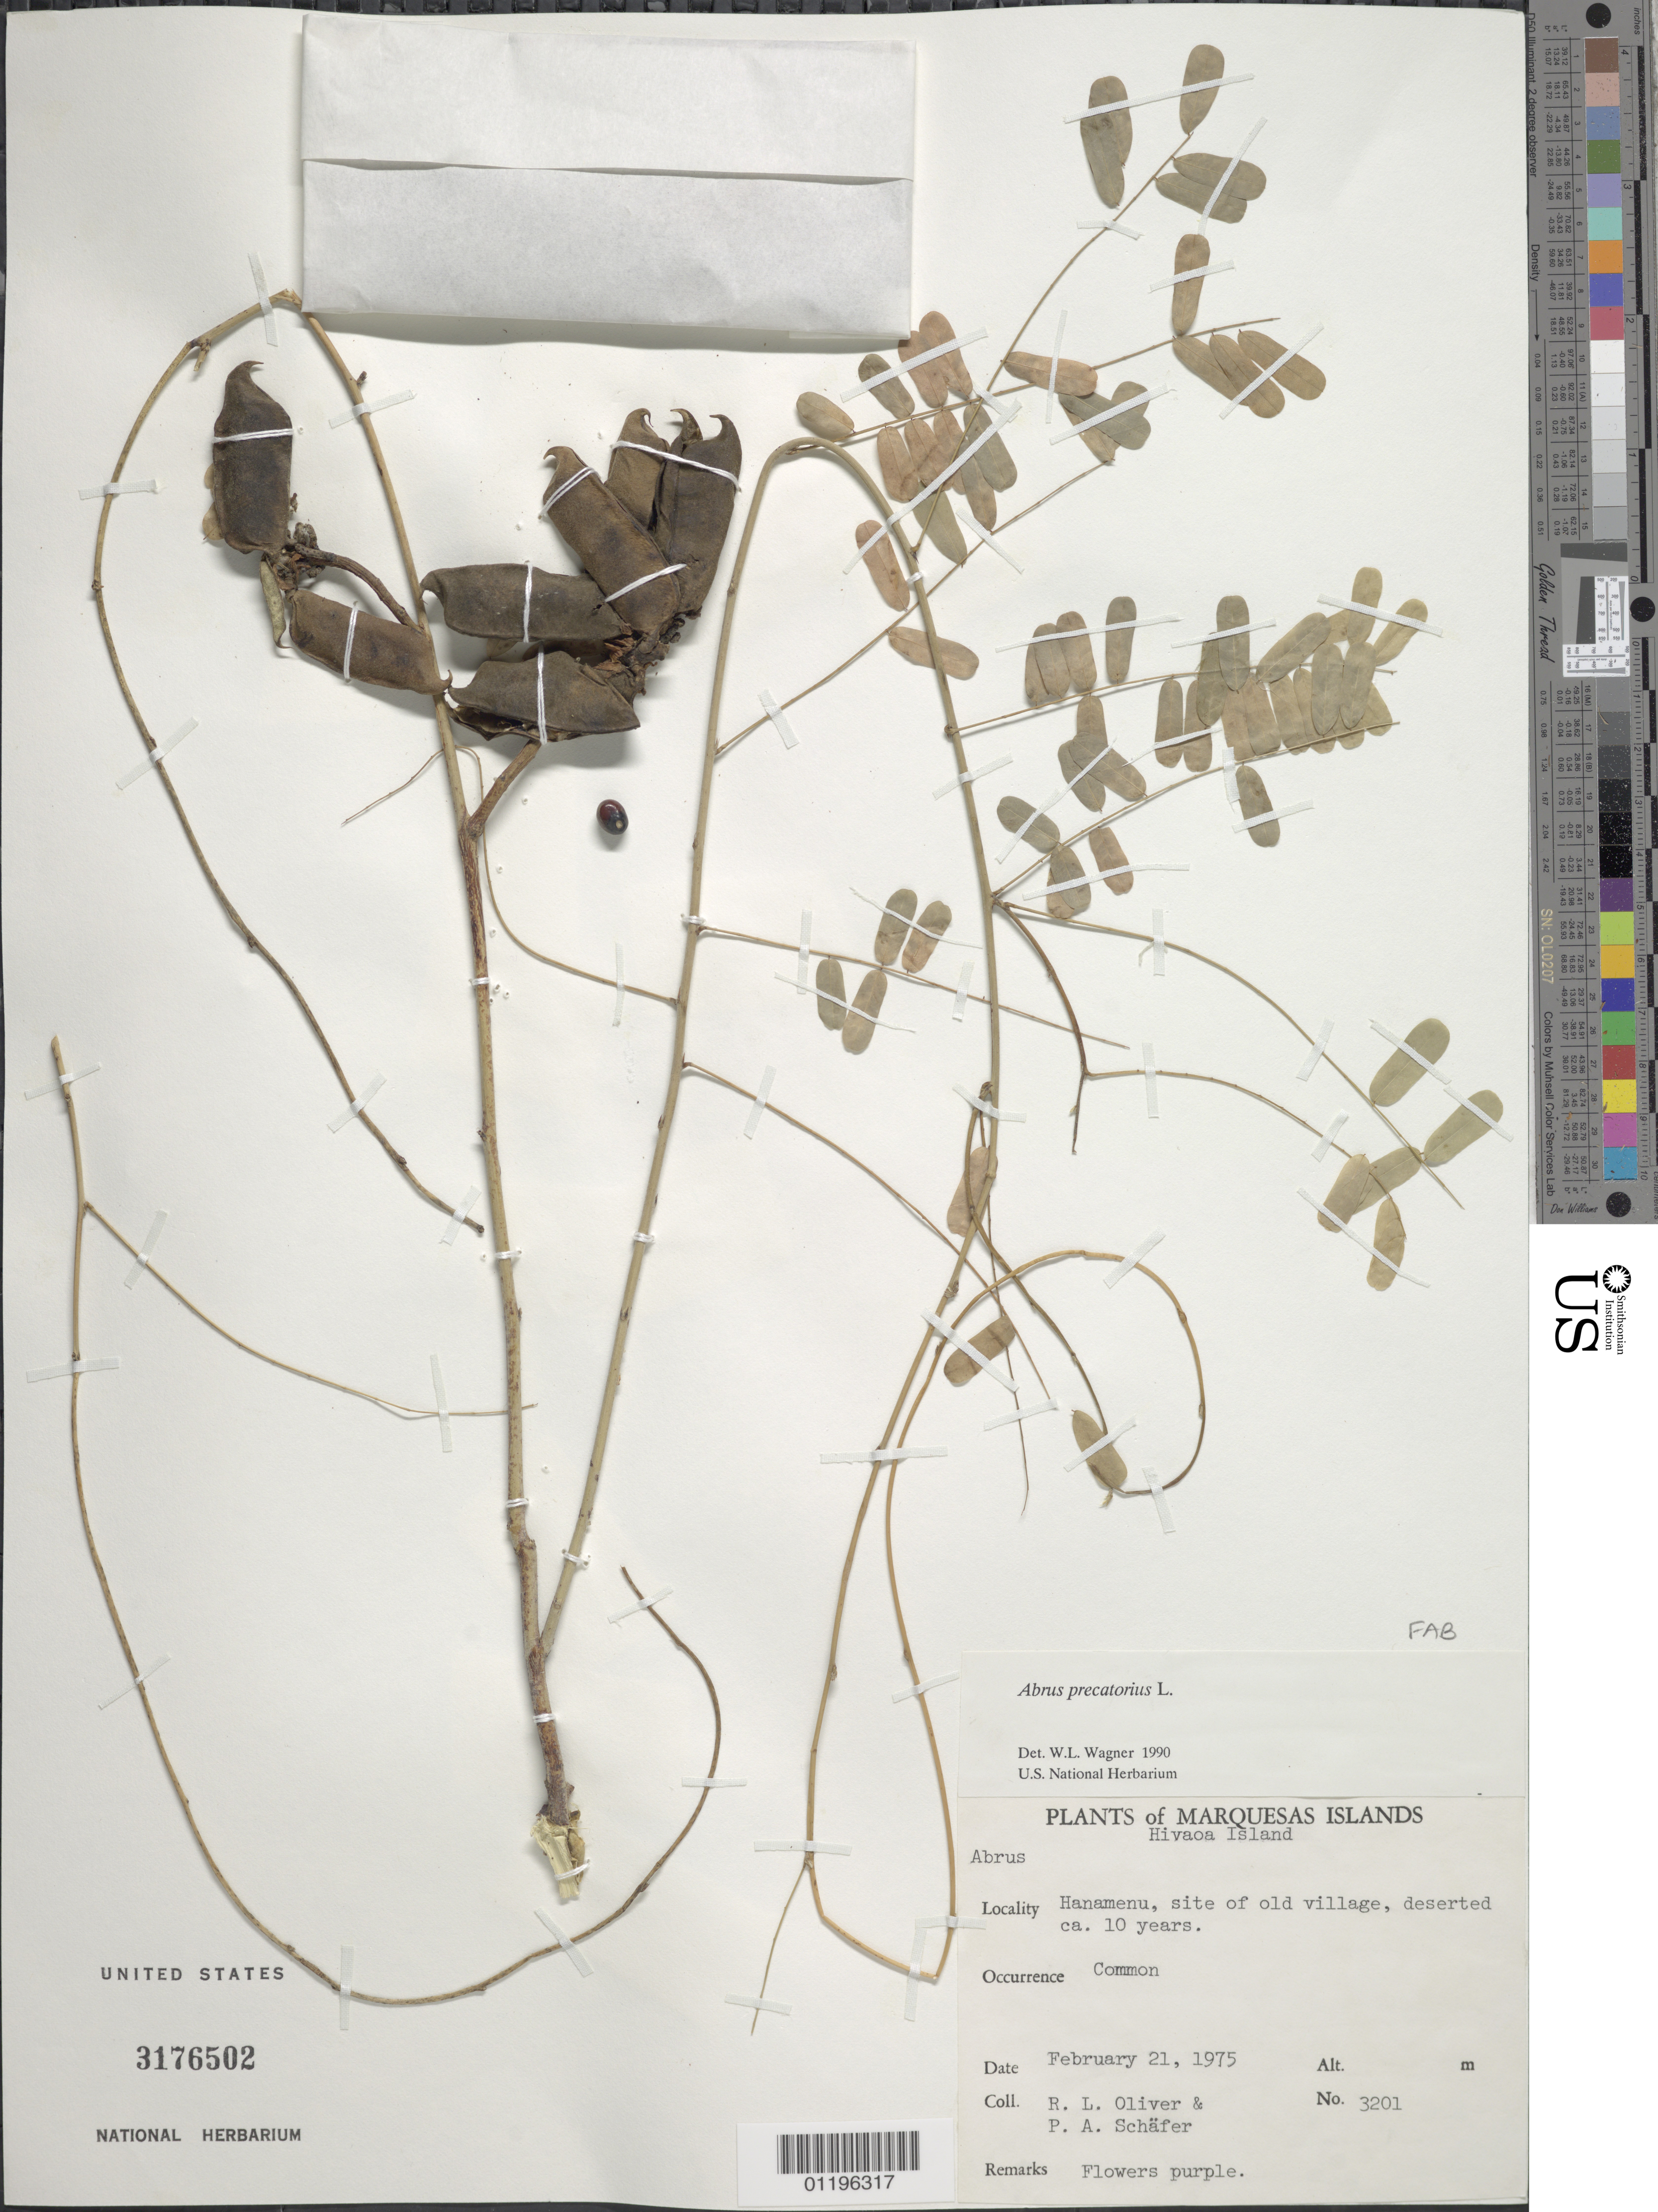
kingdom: Plantae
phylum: Tracheophyta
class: Magnoliopsida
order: Fabales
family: Fabaceae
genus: Abrus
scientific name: Abrus precatorius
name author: L.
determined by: Wagner, W. L.; Lorence, David H.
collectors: R. L. Oliver & P. A. Schäfer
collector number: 3201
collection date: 1975-02-21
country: French Polynesia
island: Hiva Oa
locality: Hanamenu, site of old village, deserted ca. 10 years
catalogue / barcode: US 3176502